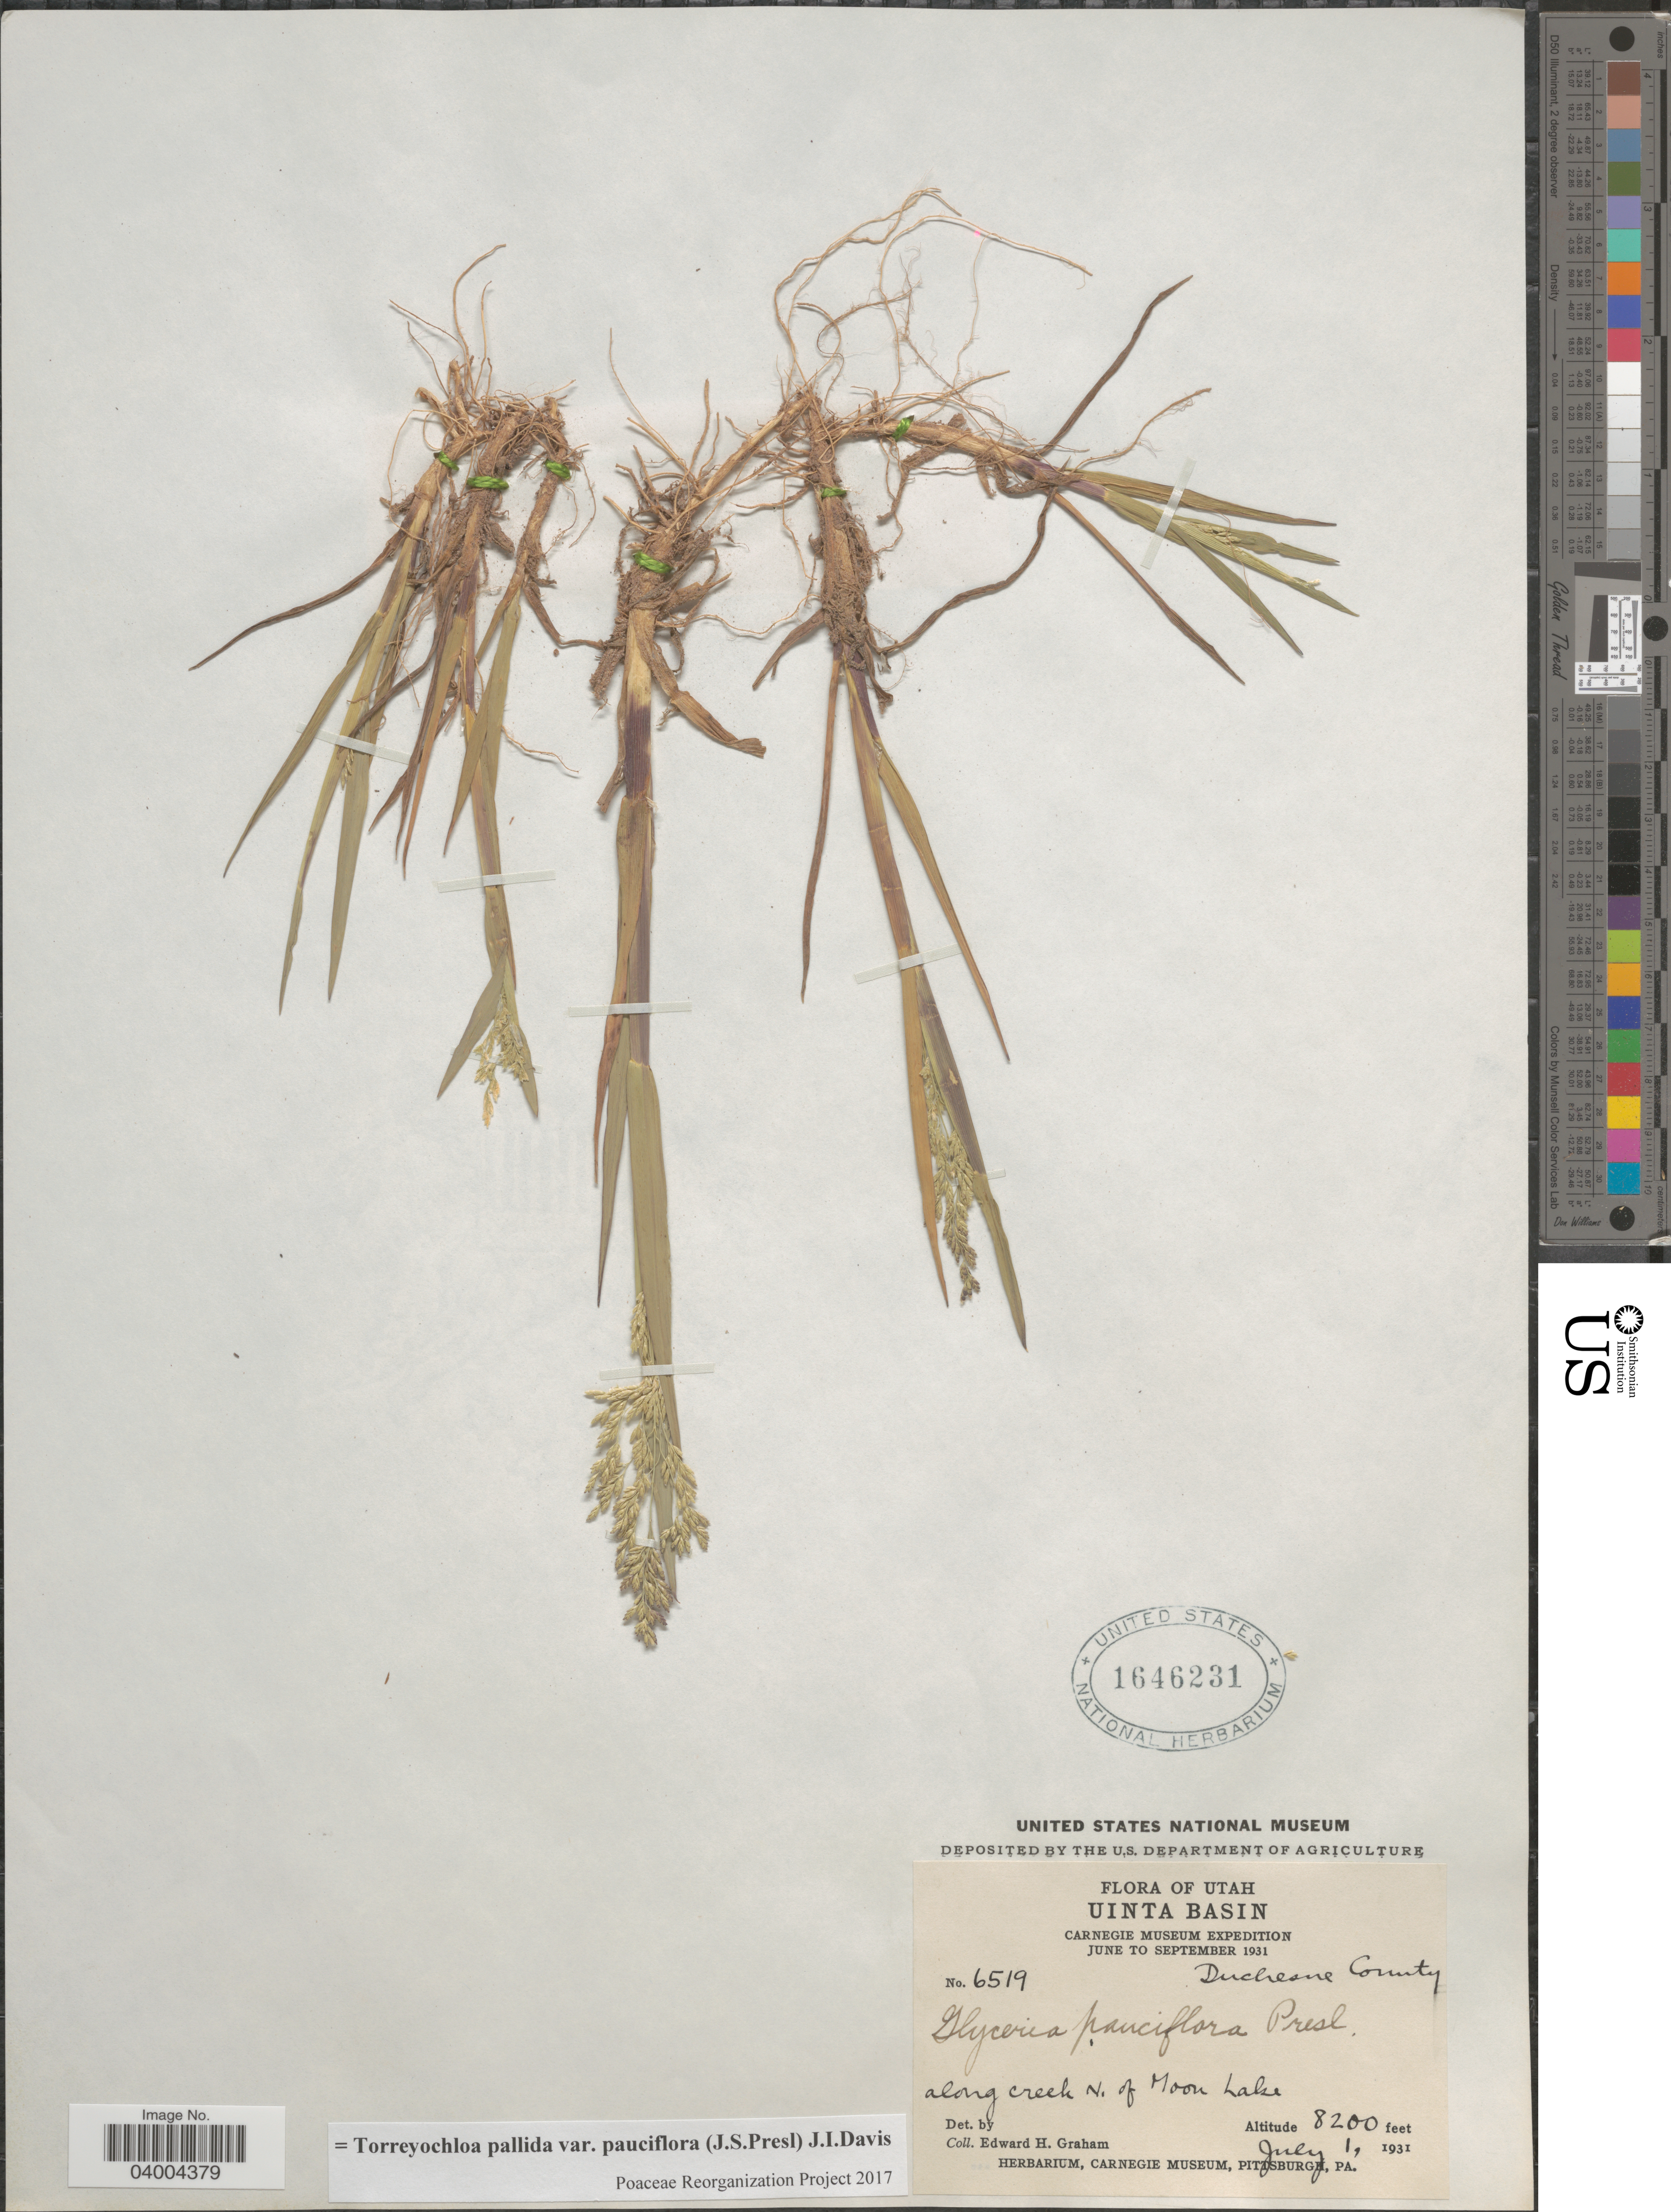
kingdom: Plantae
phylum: Tracheophyta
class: Liliopsida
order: Poales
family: Poaceae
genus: Torreyochloa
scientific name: Torreyochloa pallida var. pauciflora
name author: (J. Presl) J.I. Davis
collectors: E. H. Graham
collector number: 6519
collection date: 1931-07-01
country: United States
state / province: Utah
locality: Uinta Basin. Duchesne County. Along creek N. of Moon Lake.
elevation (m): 2499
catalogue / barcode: US 1646231